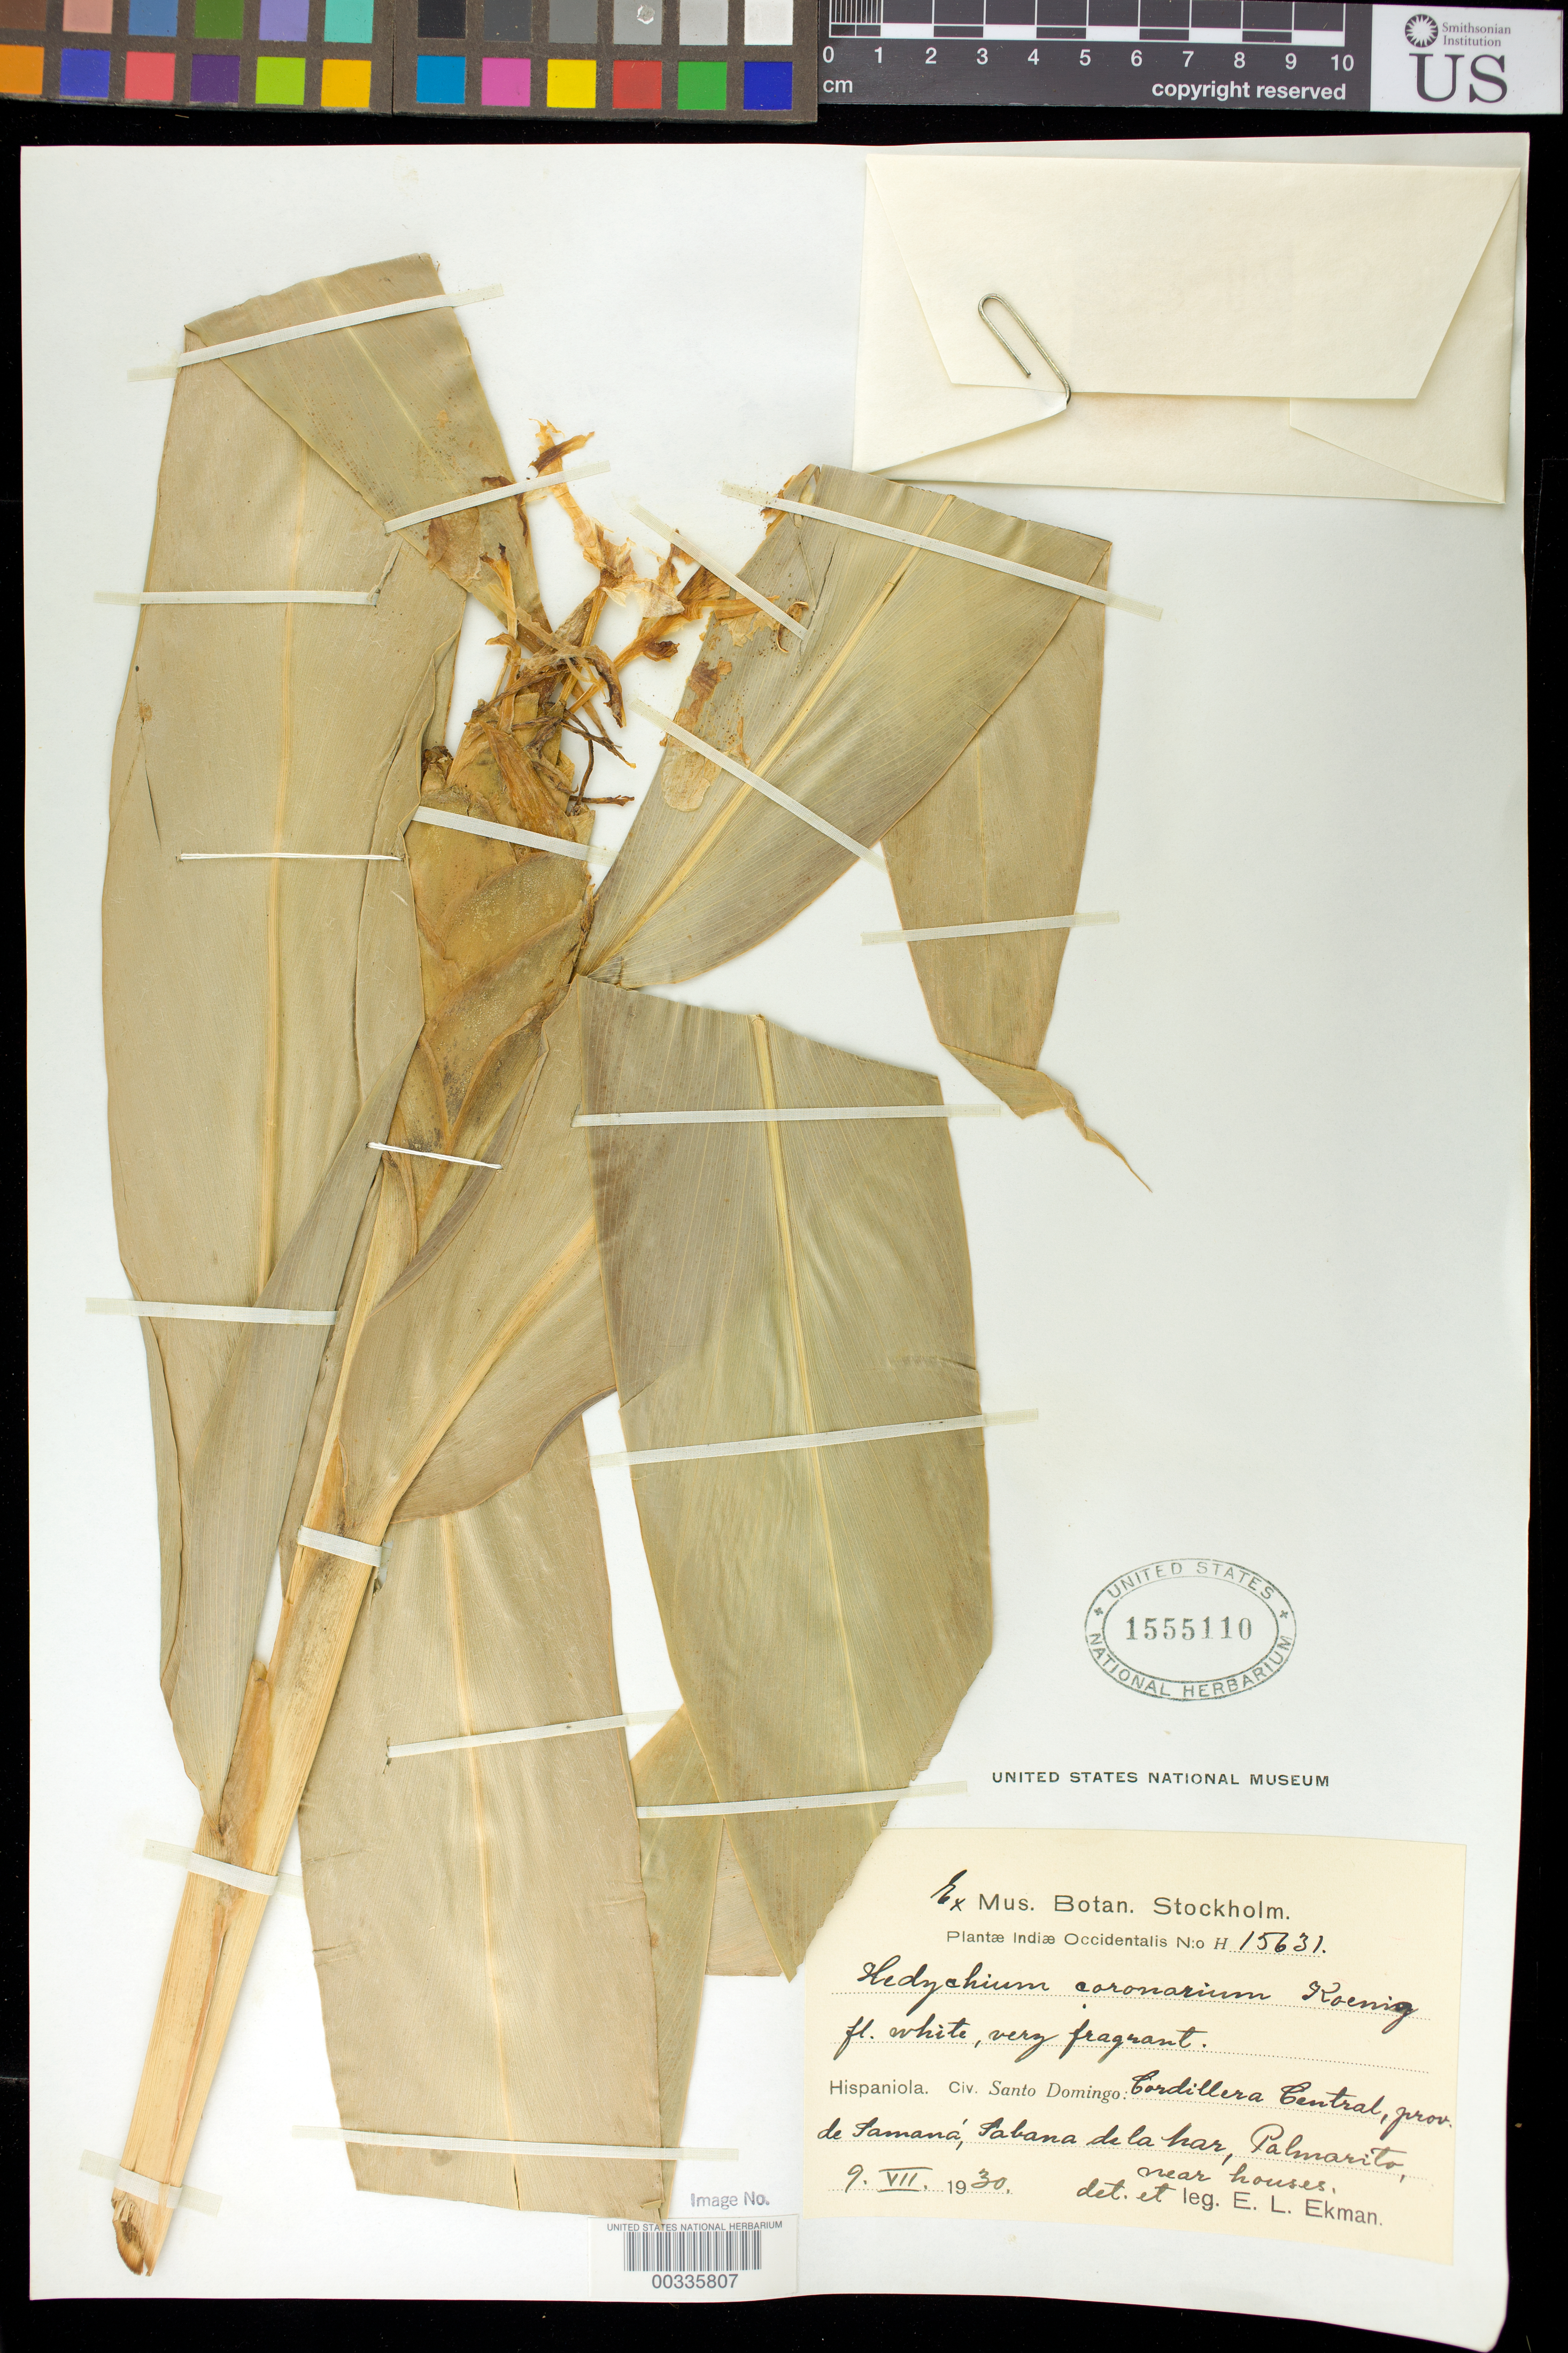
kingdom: Plantae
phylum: Tracheophyta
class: Liliopsida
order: Zingiberales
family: Zingiberaceae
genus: Hedychium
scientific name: Hedychium coronarium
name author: J. Koenig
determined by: Ekman, E. L.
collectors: E. L. Ekman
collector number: H15631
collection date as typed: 09 Jul 1930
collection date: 1930-07-09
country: Dominican Republic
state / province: Samaná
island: Hispaniola Island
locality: Cordillera central, sabana de la har, palmarito, near houses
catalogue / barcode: US 1555110